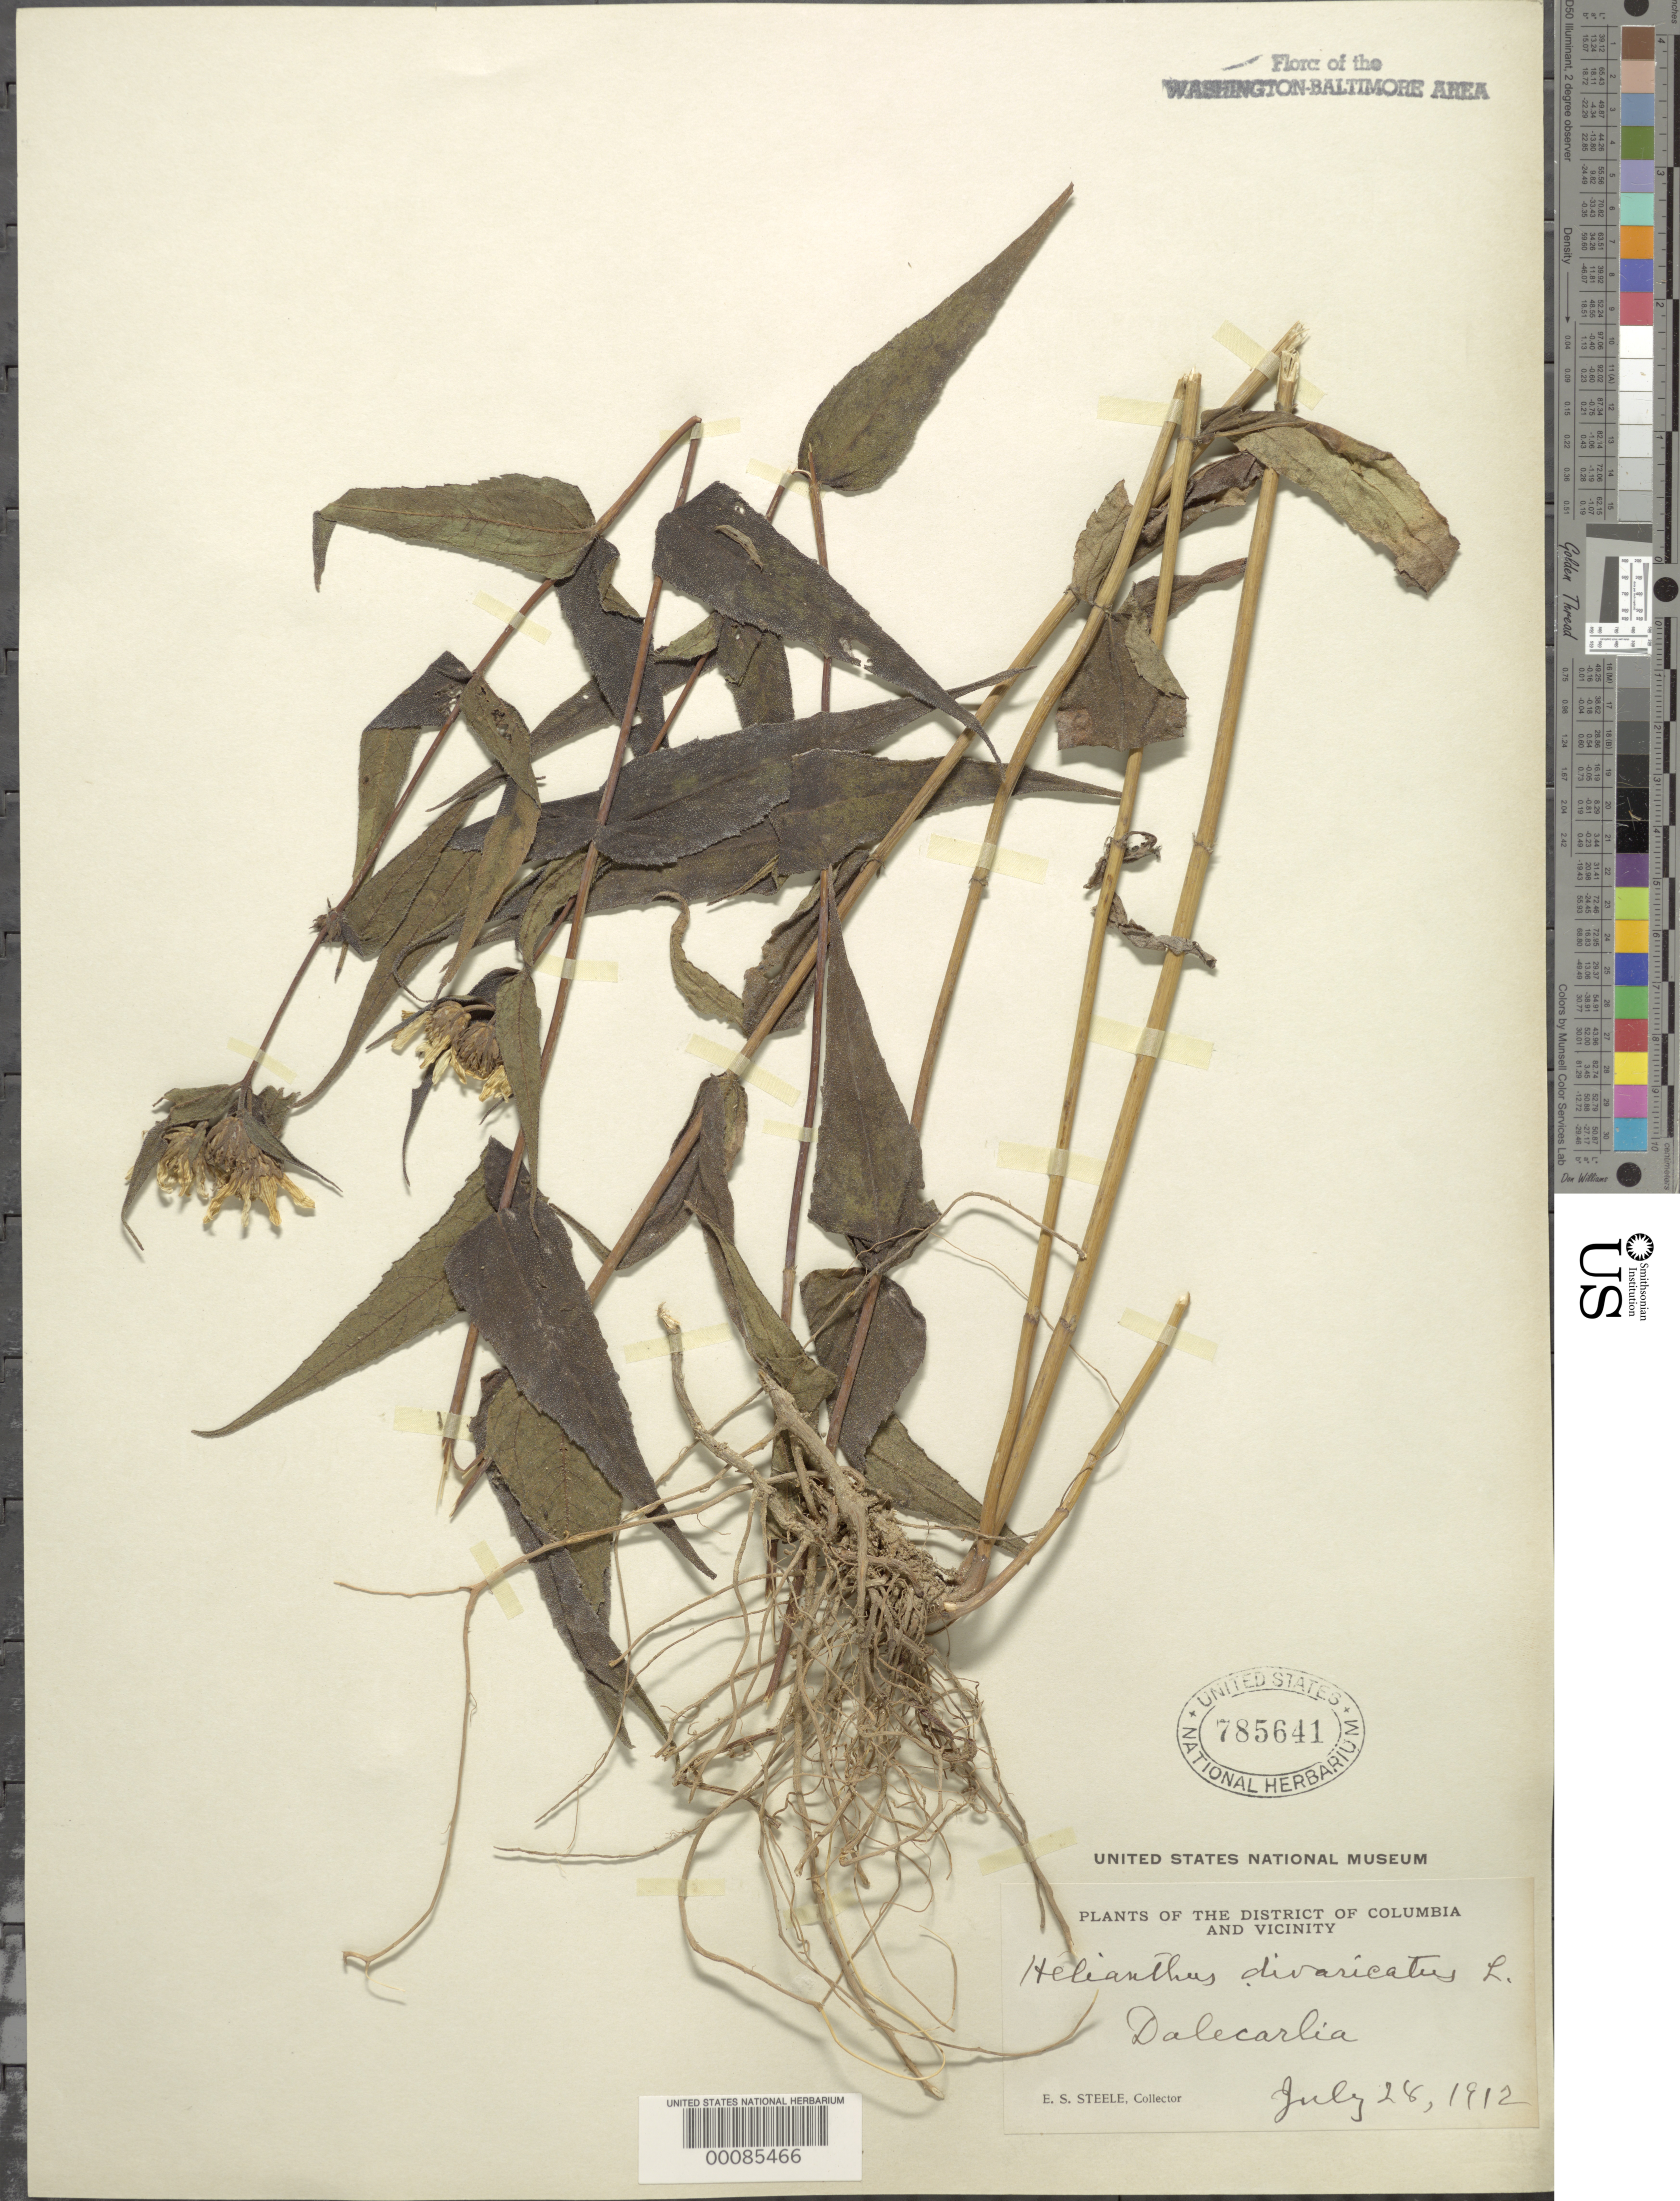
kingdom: Plantae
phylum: Tracheophyta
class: Magnoliopsida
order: Asterales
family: Asteraceae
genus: Helianthus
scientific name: Helianthus divaricatus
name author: L.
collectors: E. Steele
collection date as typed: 28 Jul 1912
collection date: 1912-07-28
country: United States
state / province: District of Columbia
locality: Dalecarlia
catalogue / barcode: US 785641